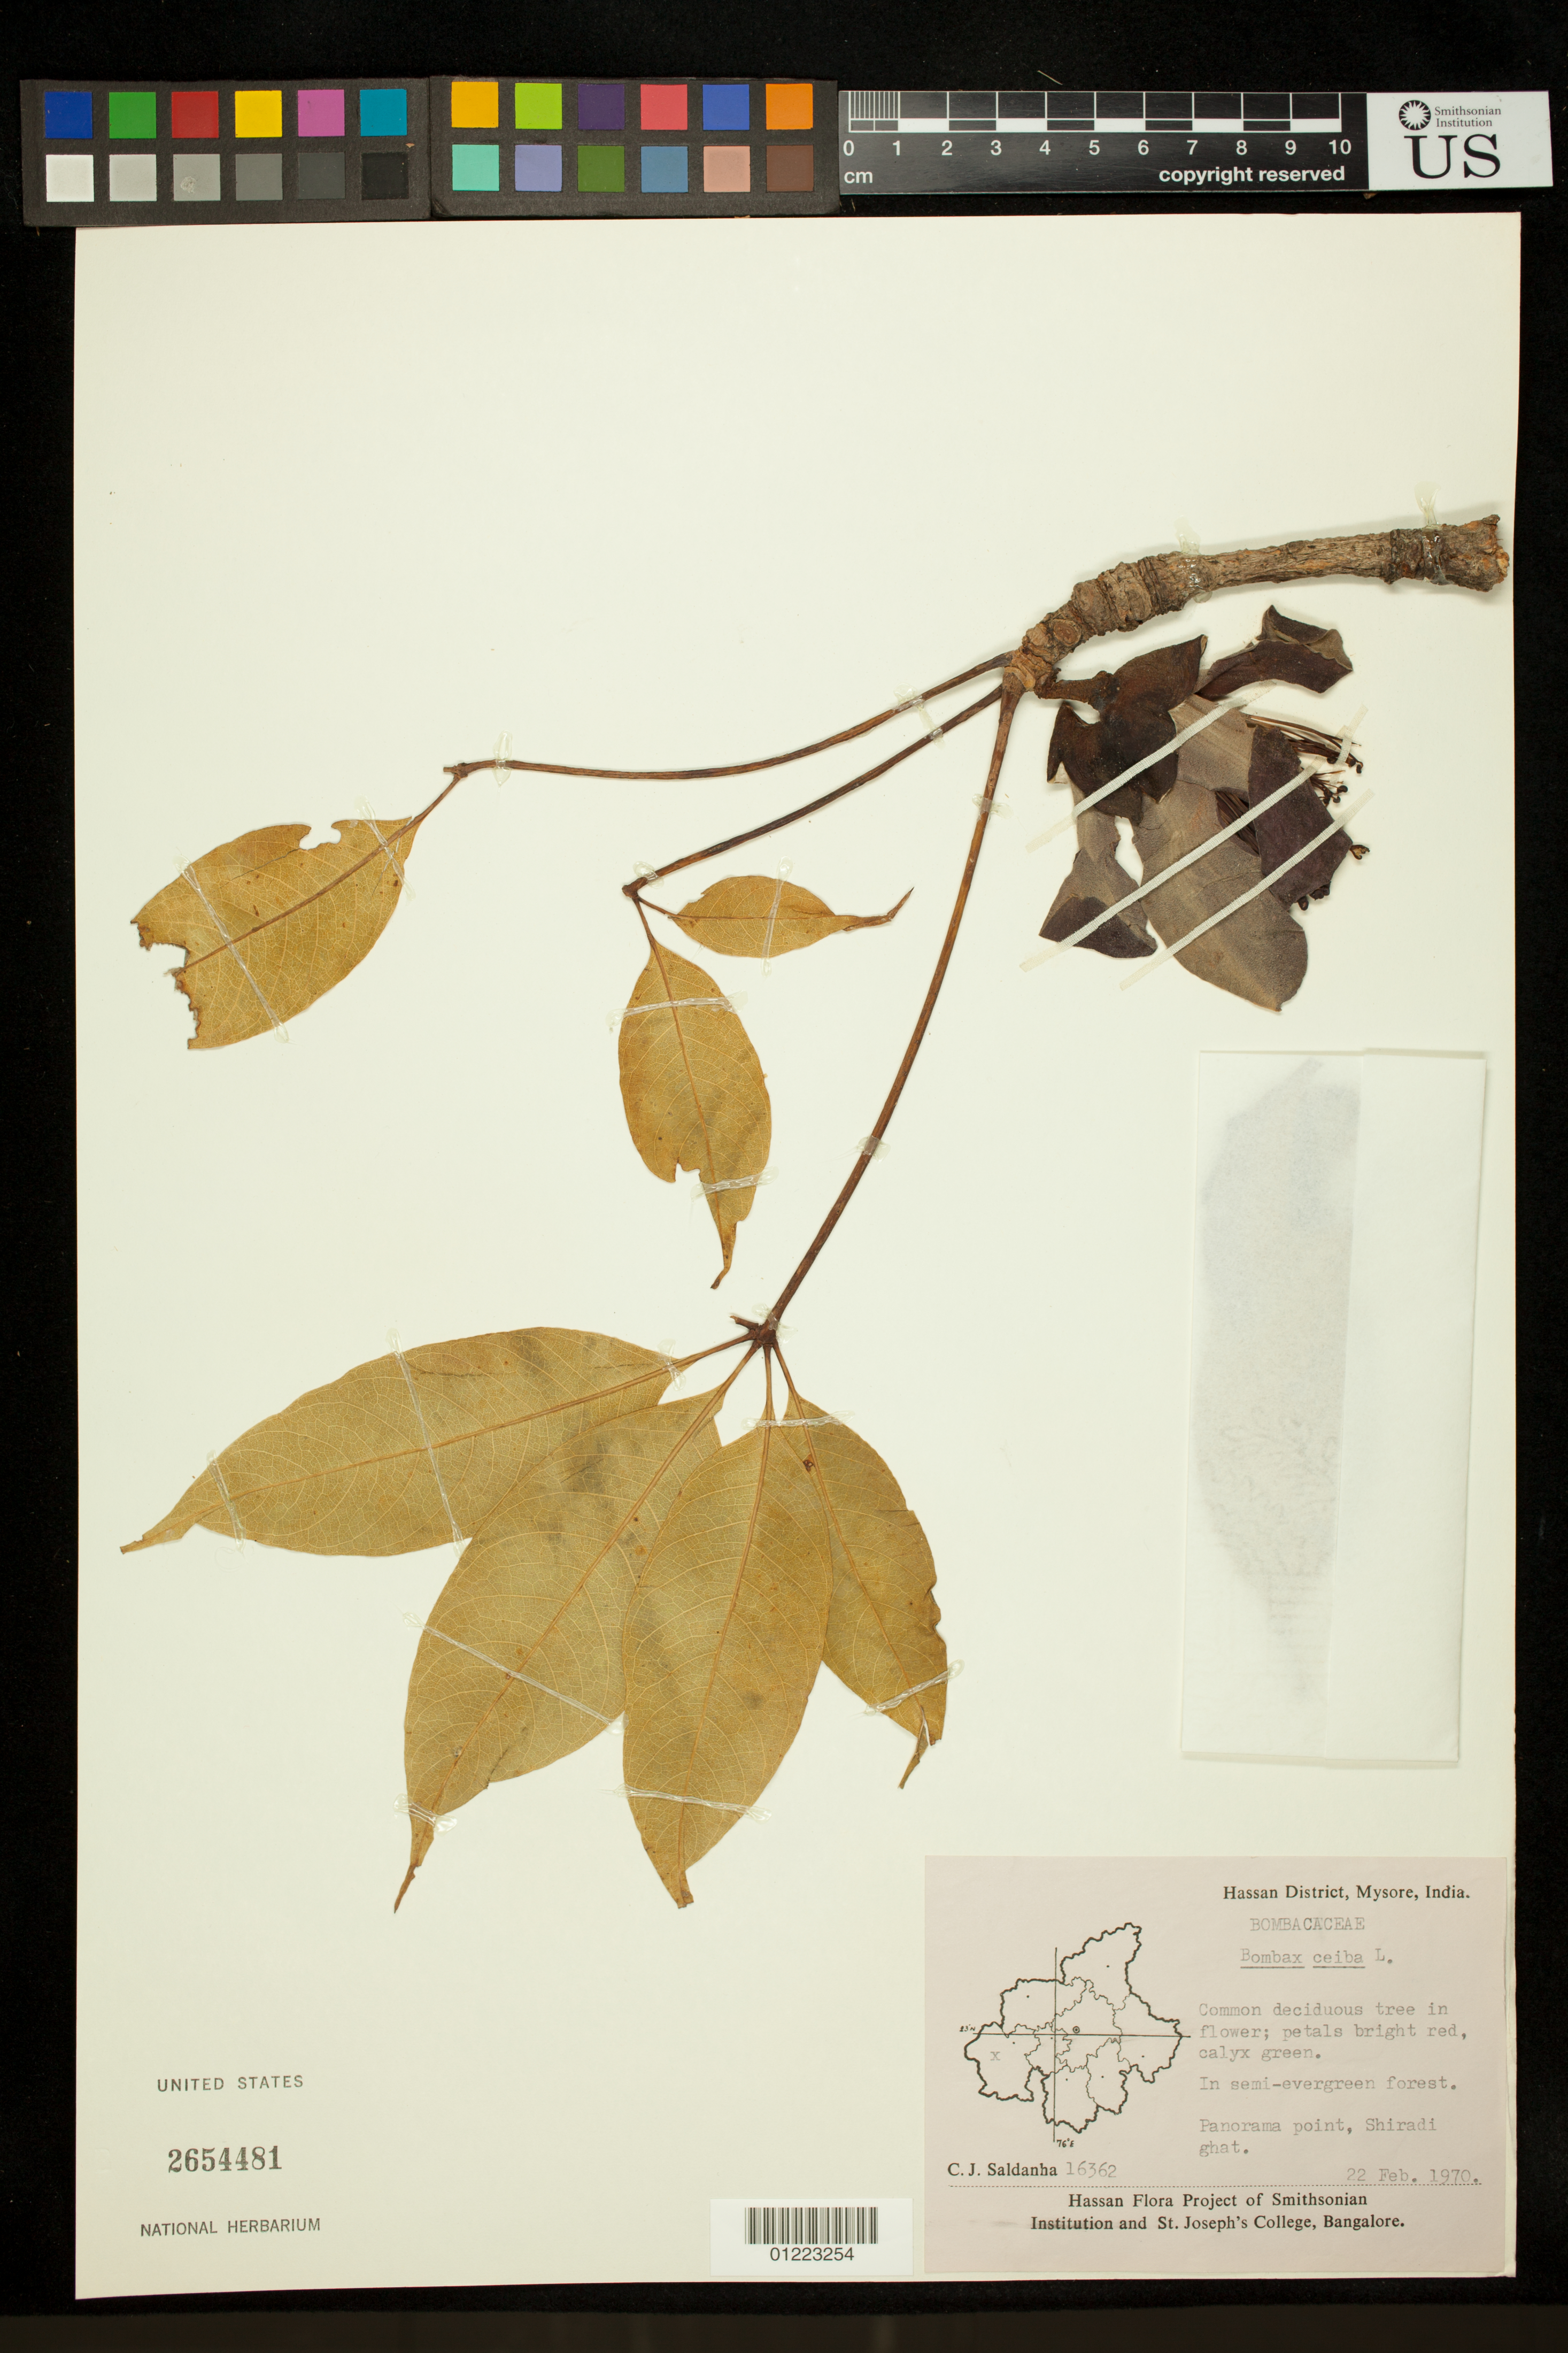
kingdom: Plantae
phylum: Tracheophyta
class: Magnoliopsida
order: Malvales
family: Malvaceae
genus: Bombax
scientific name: Bombax ceiba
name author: L.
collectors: C. J. Saldanha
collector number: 16362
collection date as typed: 2/22/1970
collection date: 1970-02-22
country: India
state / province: Karnataka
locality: Panorama point, Shiradi ghat. In semi-evergreen forest.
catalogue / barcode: US 2654481